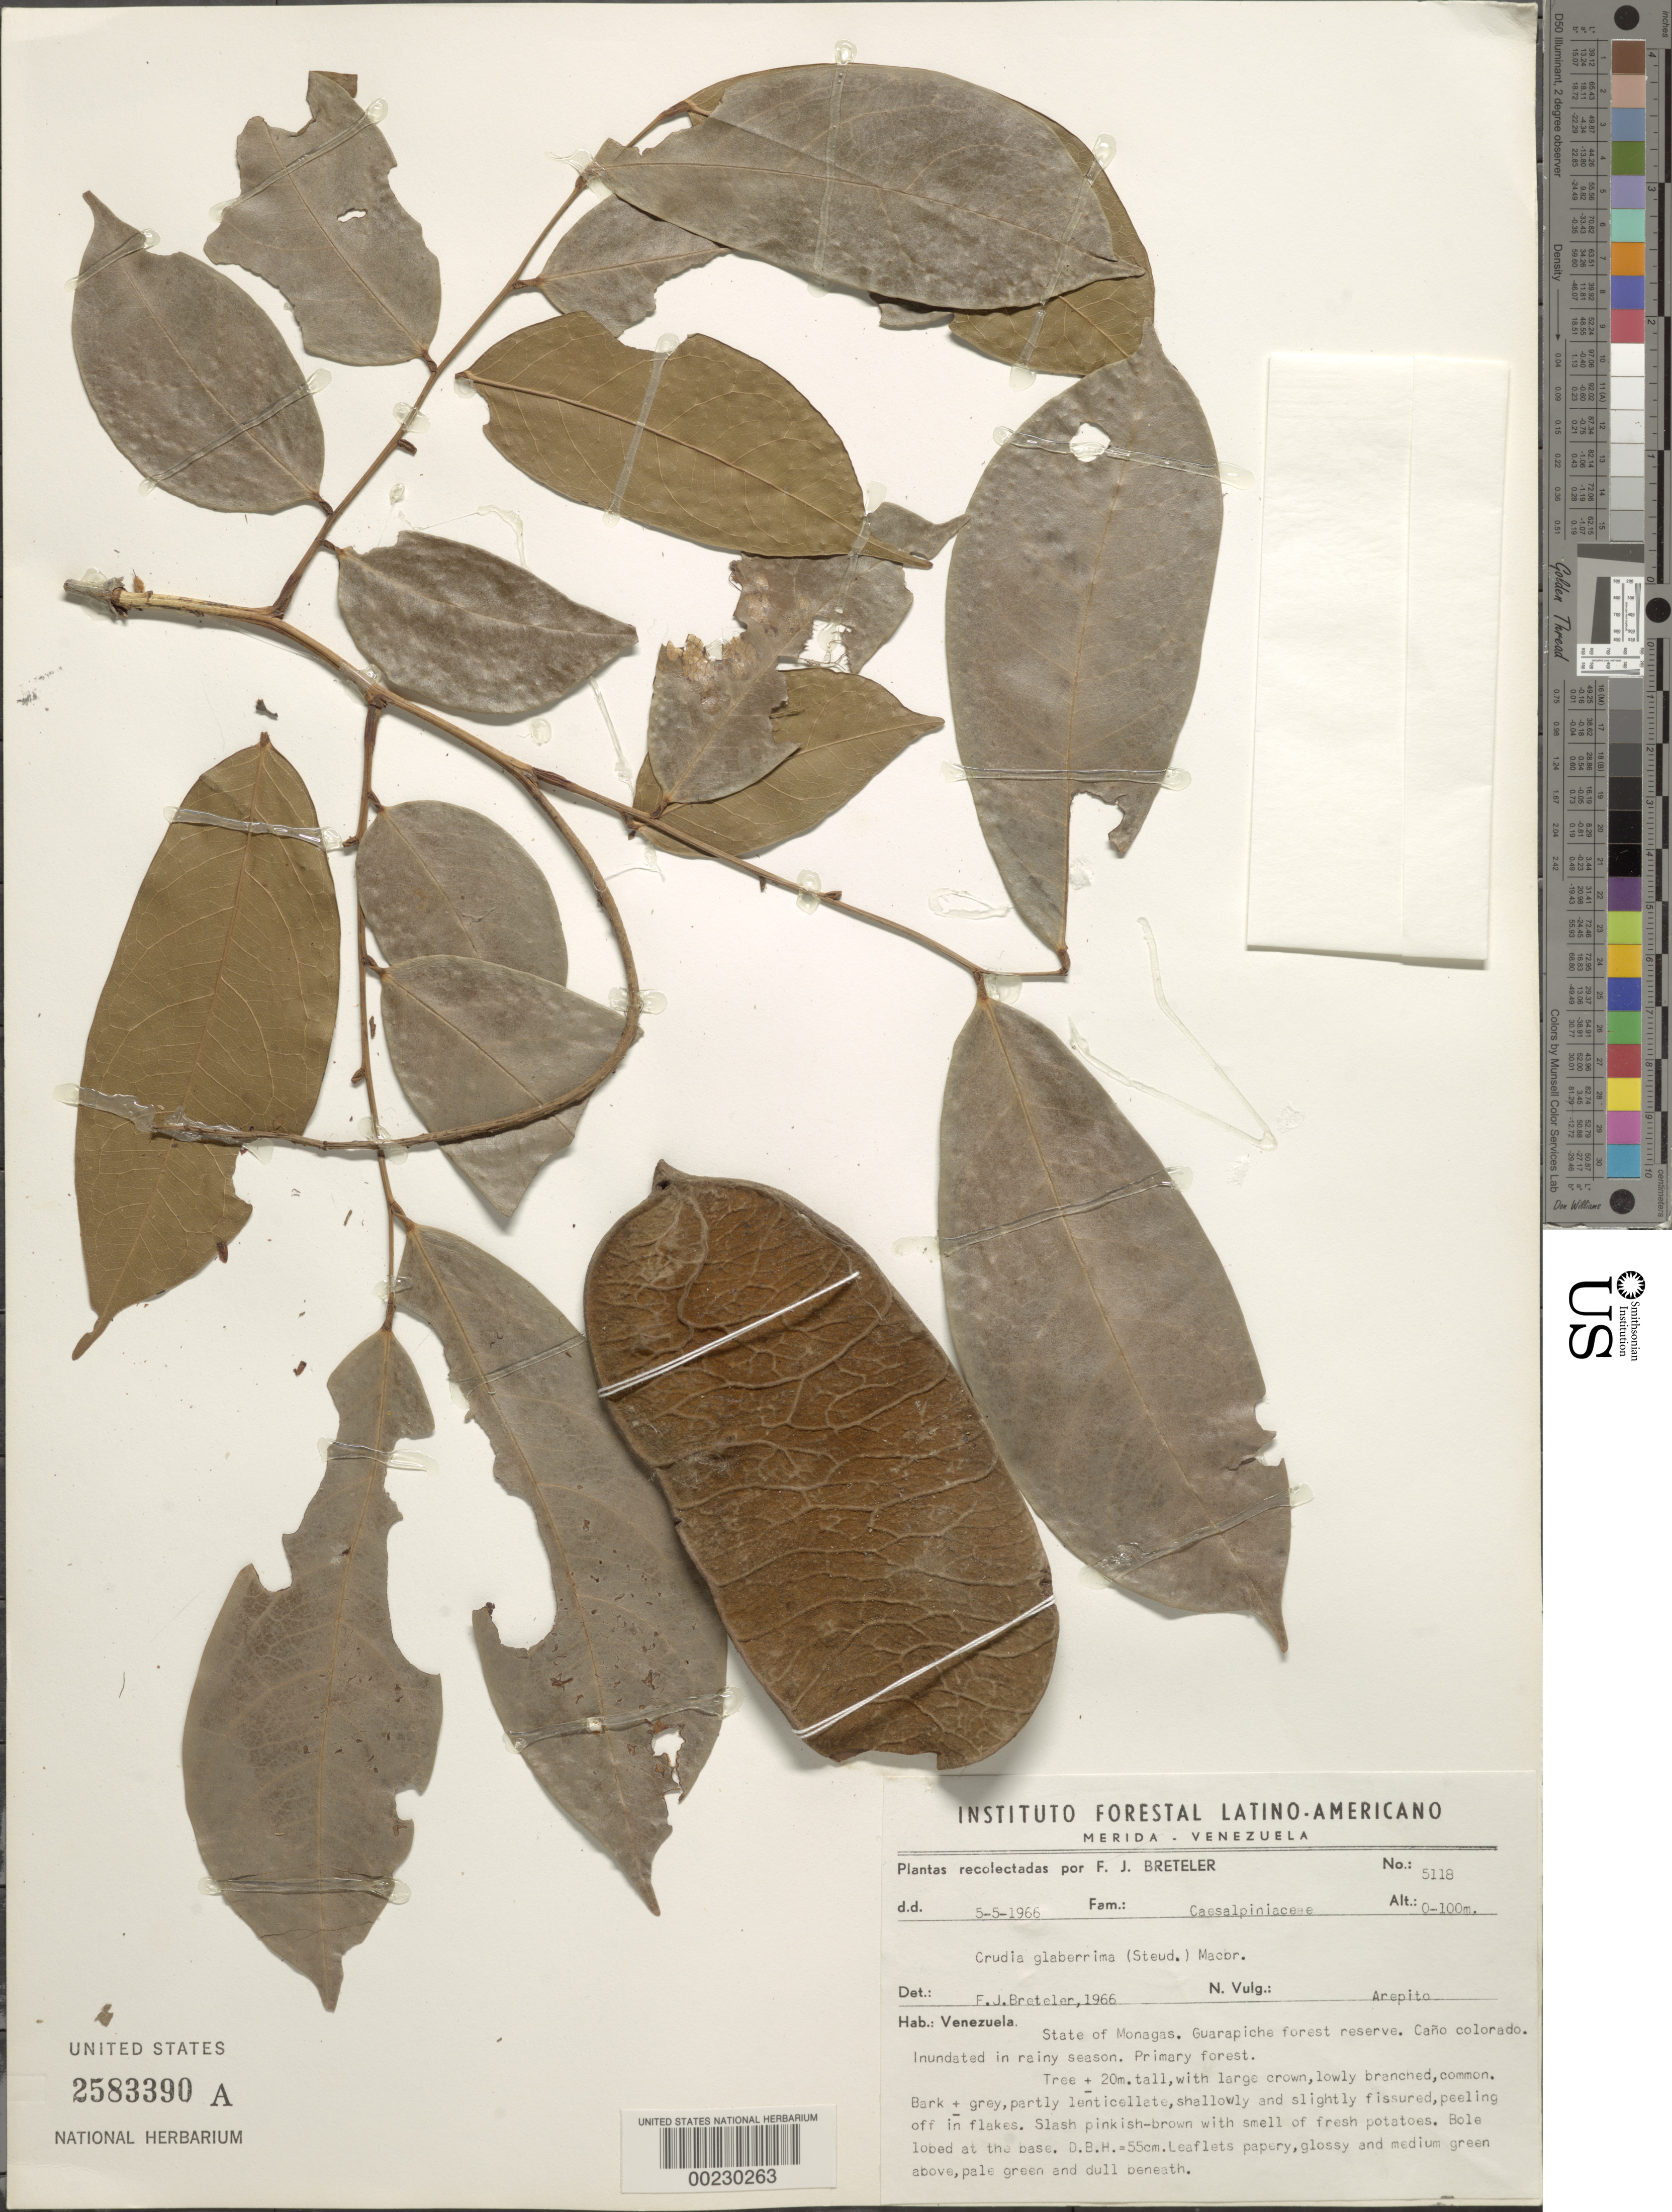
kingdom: Plantae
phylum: Tracheophyta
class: Magnoliopsida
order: Fabales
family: Fabaceae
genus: Crudia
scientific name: Crudia glaberrima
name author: (Steud.) J.F. Macbr.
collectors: F. J. Breteler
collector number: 5118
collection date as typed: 05 May 1966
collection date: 1966-05-05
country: Venezuela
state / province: Monagas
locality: Guarapiche forest reserve; cano colorado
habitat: Primary forest; inundated in rainy season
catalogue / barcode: US 2583390A